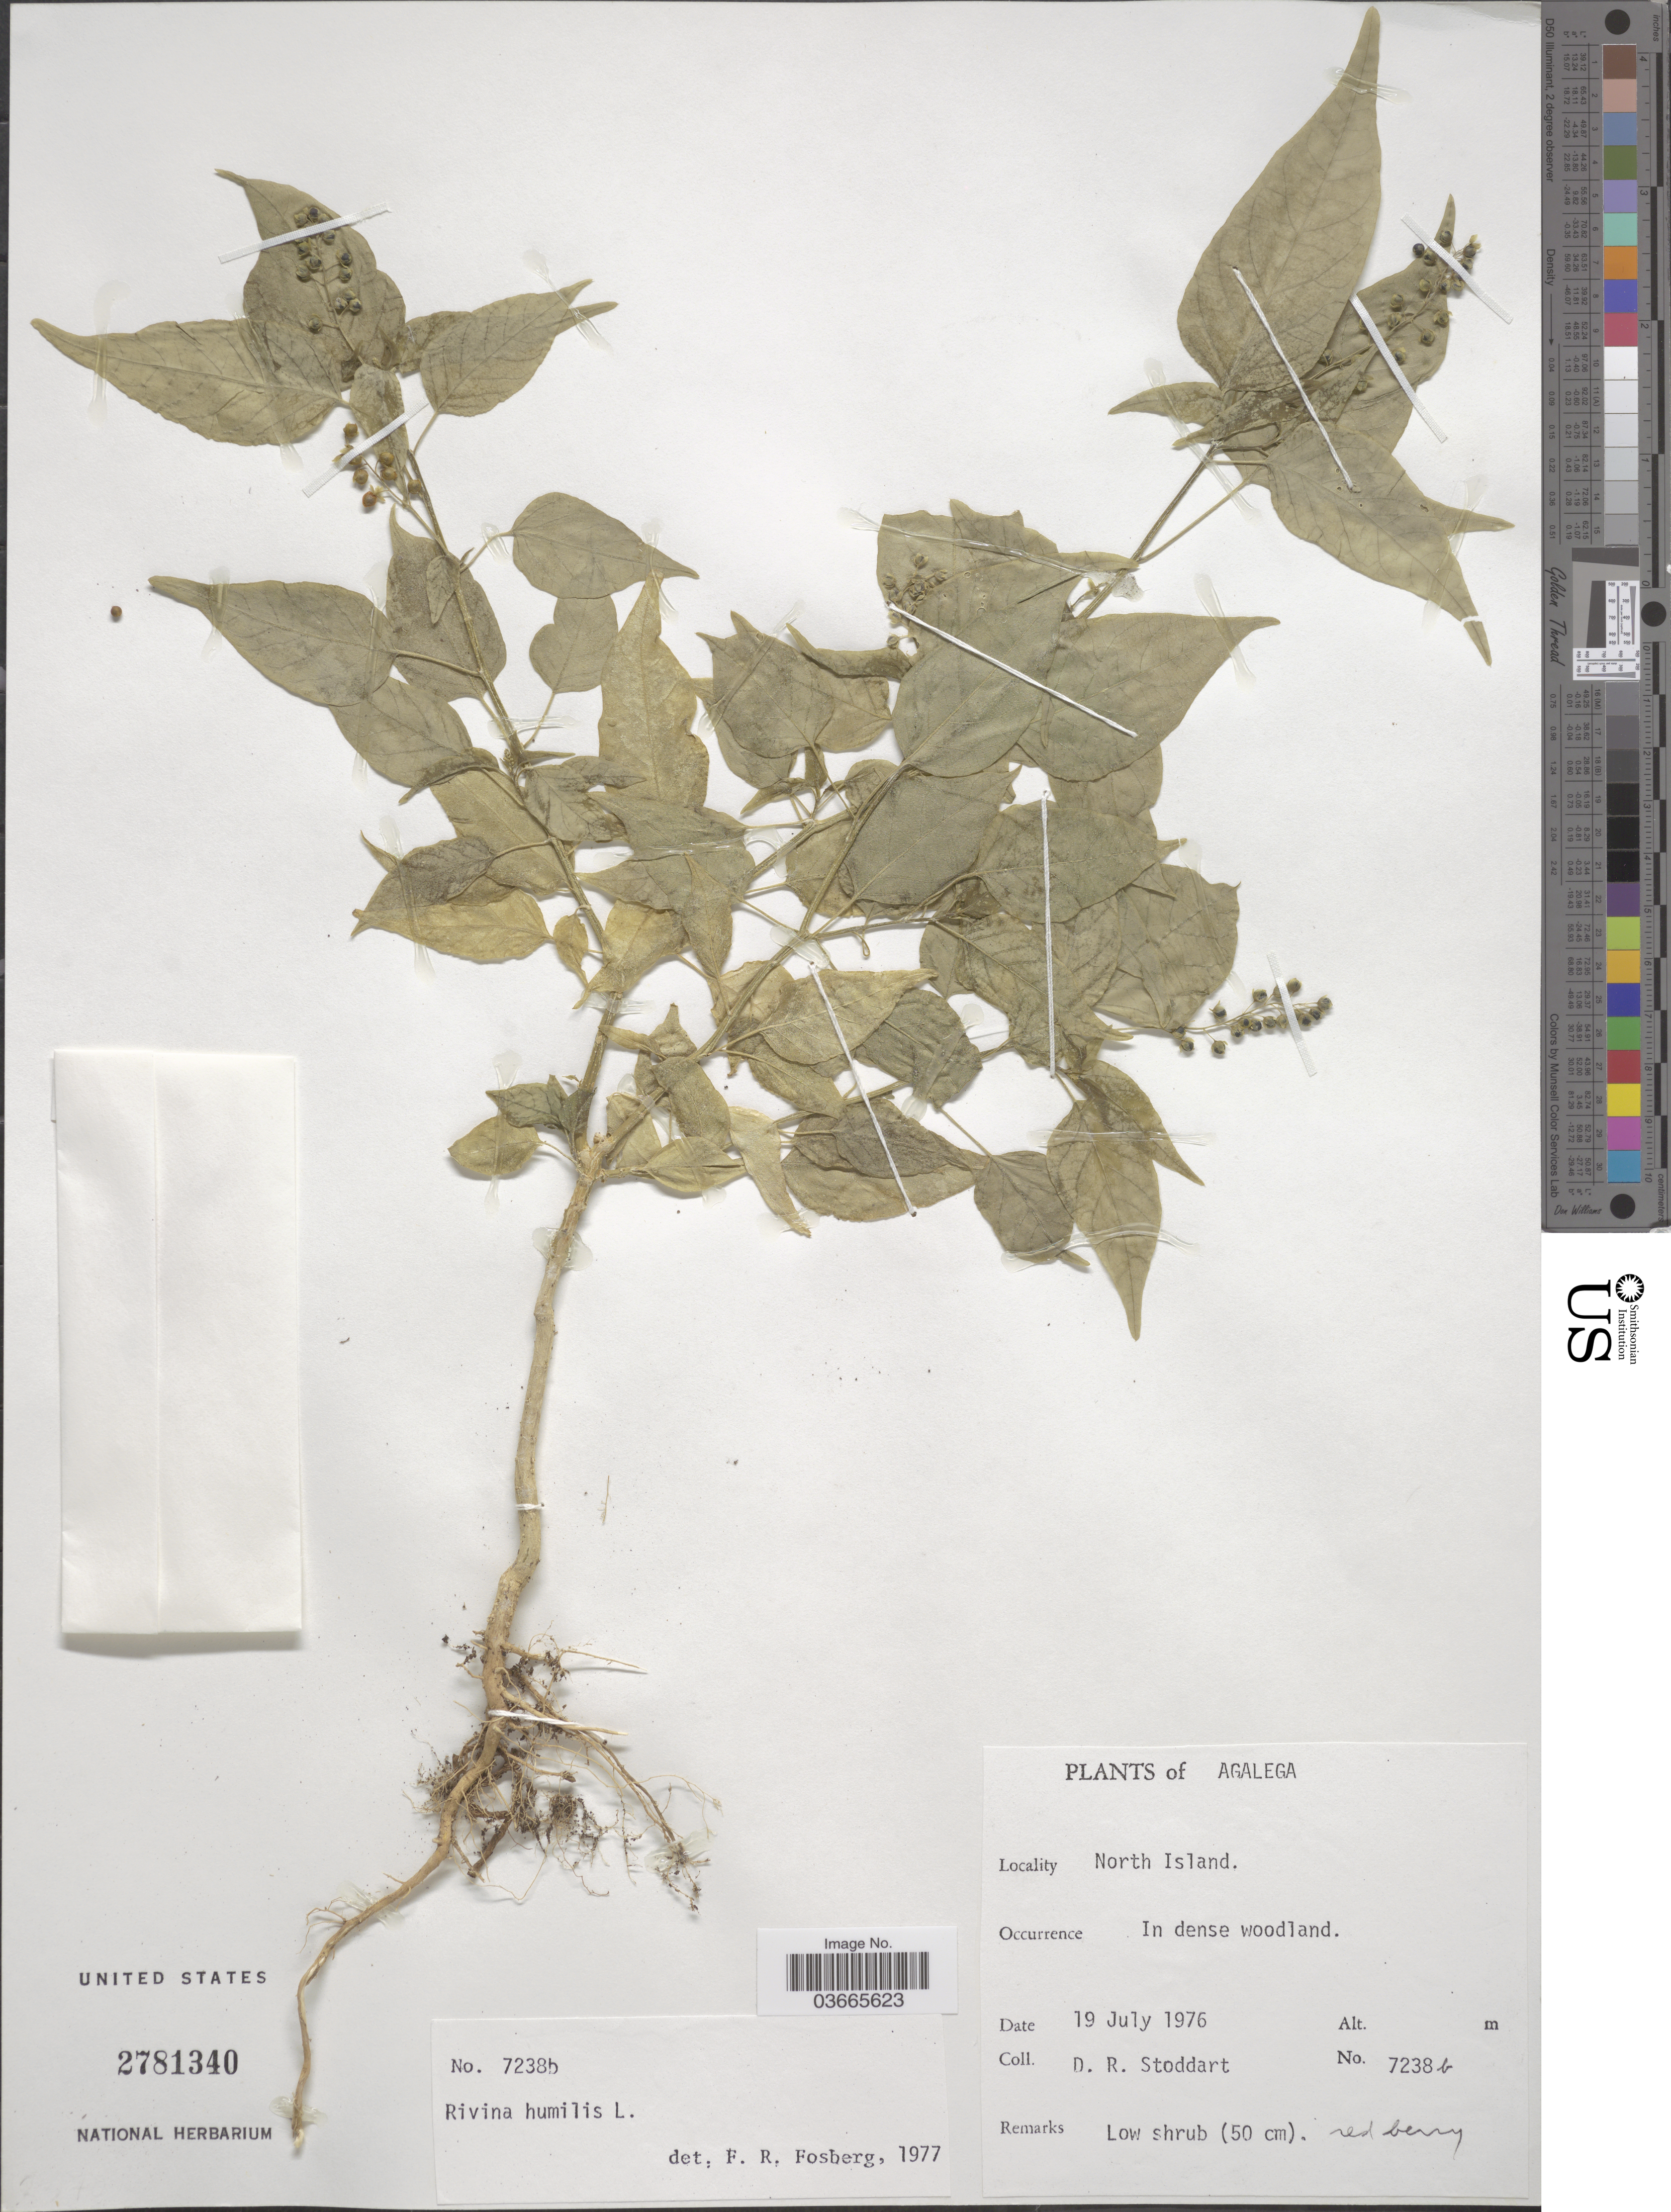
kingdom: Plantae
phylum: Tracheophyta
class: Magnoliopsida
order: Caryophyllales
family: Phytolaccaceae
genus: Rivina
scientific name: Rivina humilis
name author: L.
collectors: D. R. Stoddart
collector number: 7238b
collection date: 1976-07-19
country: Mauritius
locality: Agalega. North Island.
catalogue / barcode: US 2781340